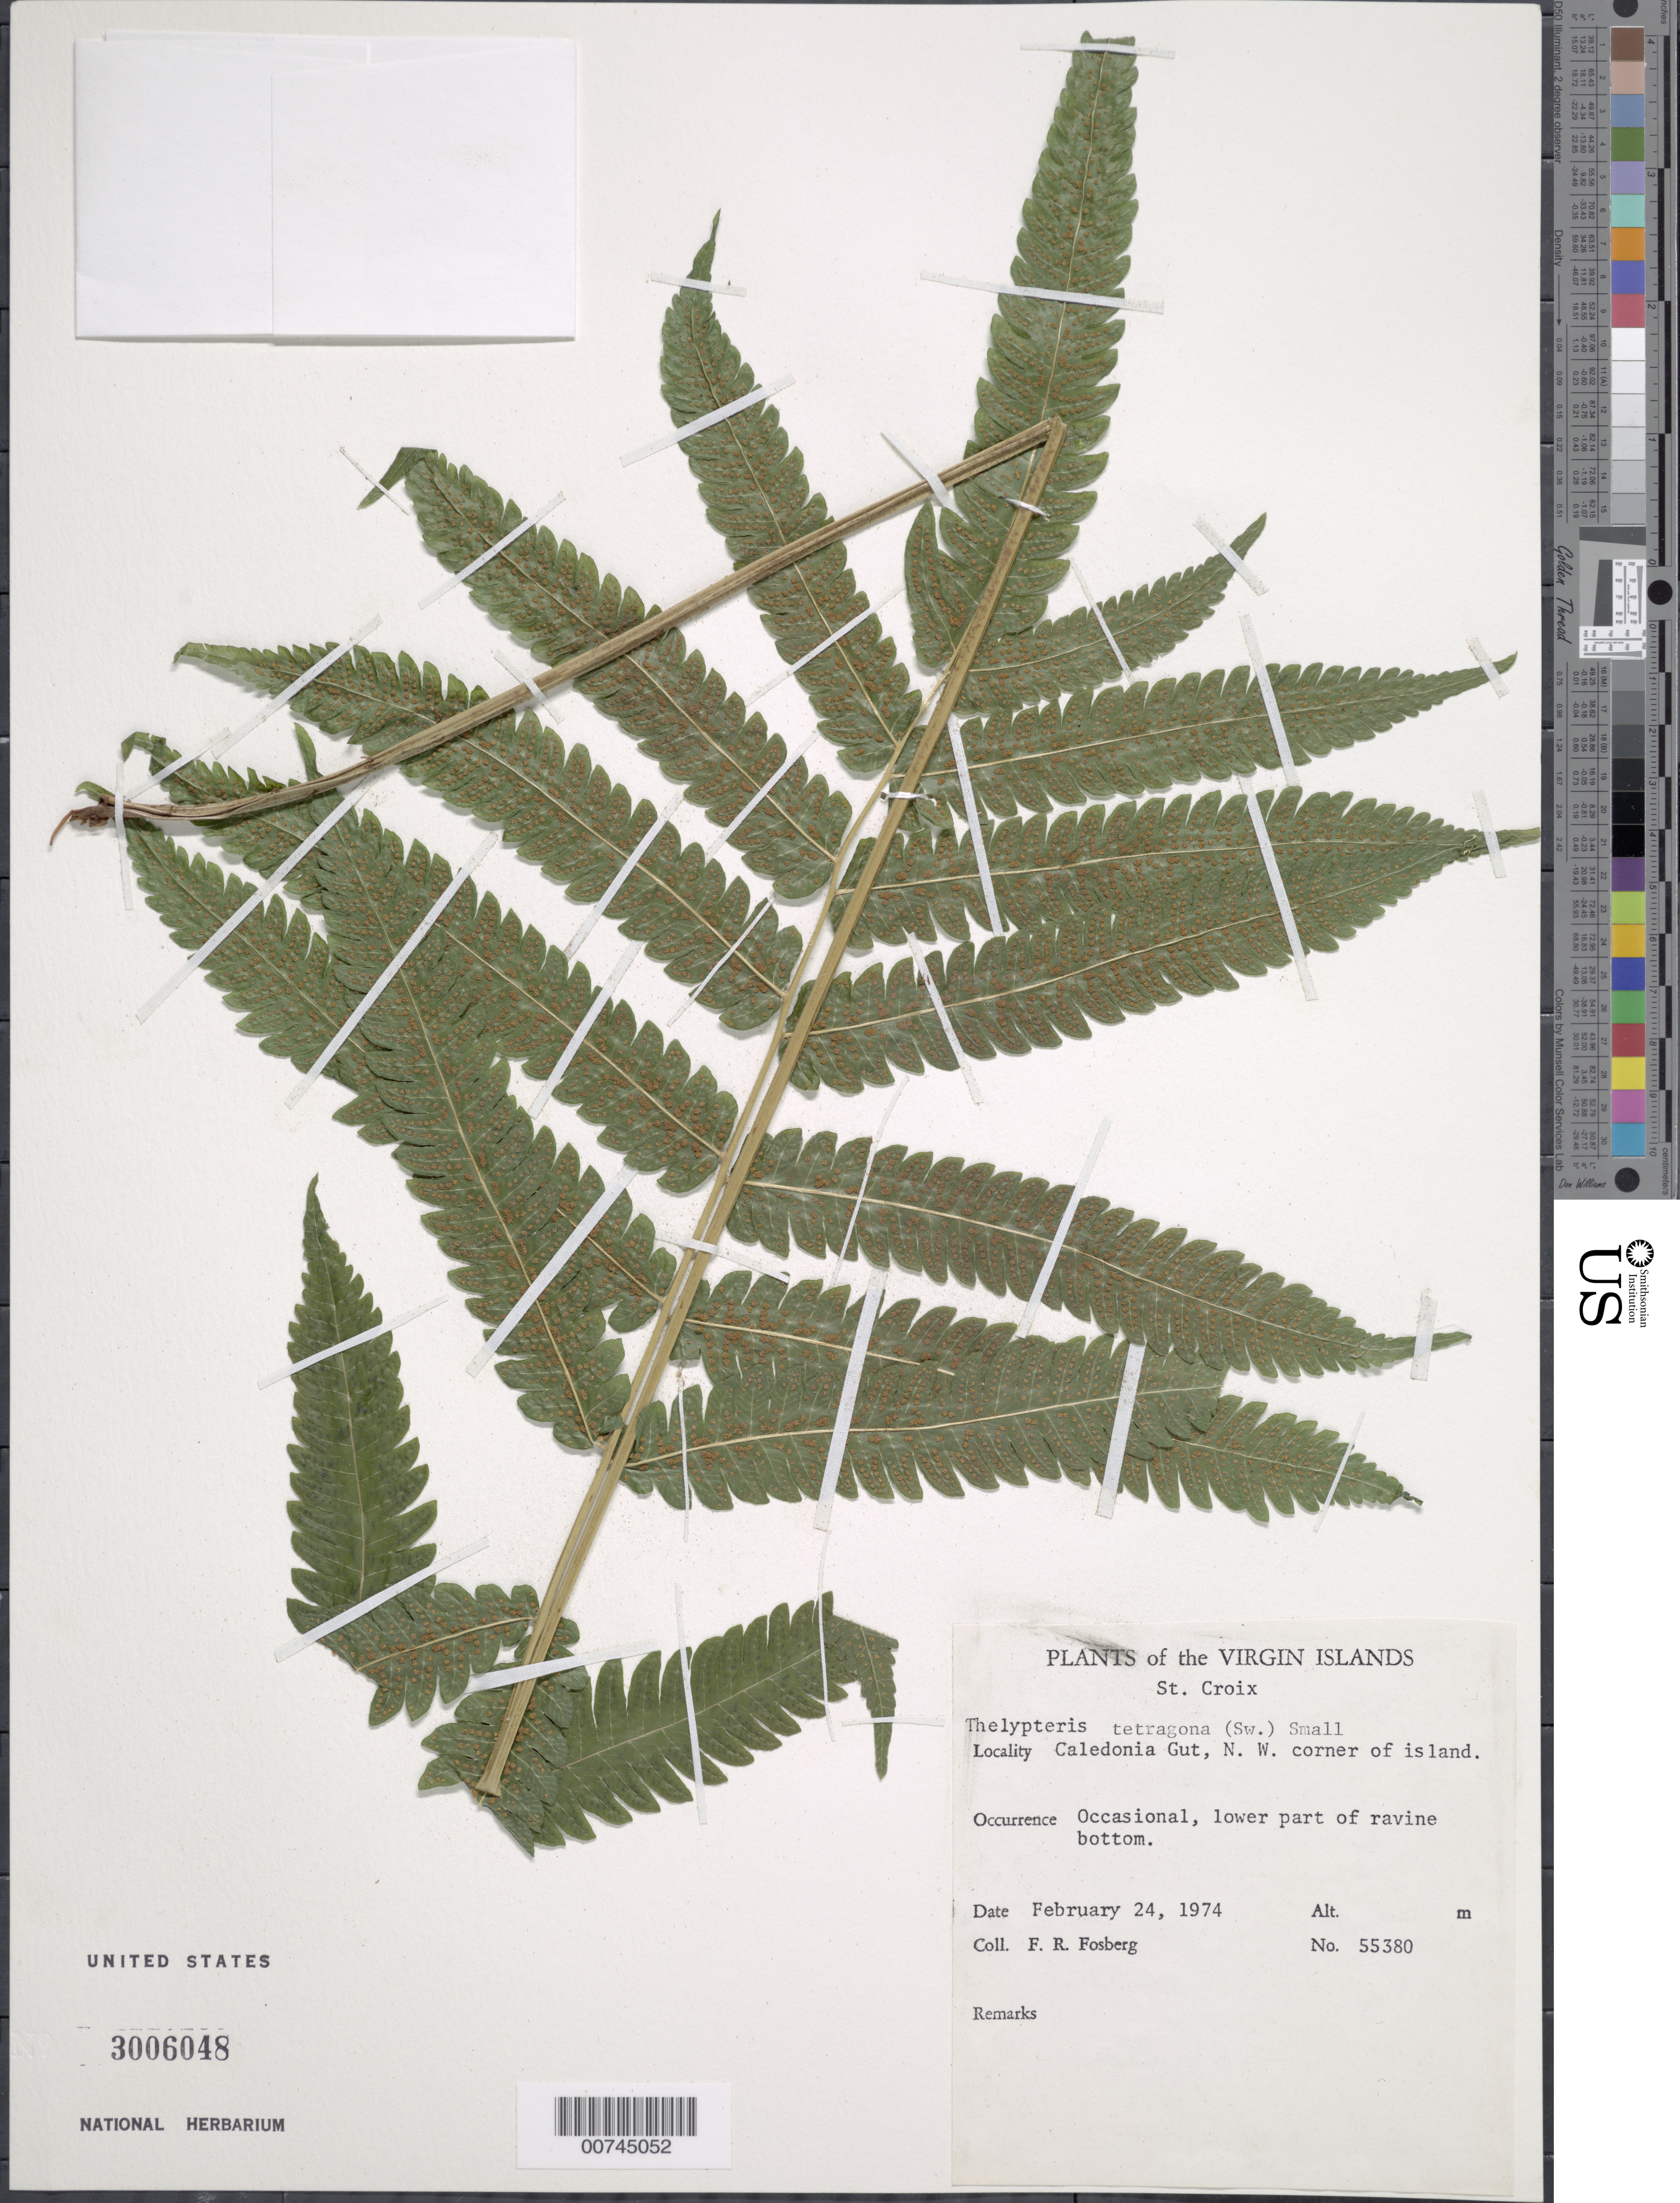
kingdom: Plantae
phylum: Tracheophyta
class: Polypodiopsida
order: Polypodiales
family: Thelypteridaceae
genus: Goniopteris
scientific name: Goniopteris tetragona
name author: (C. Presl) Sw.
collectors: F. R. Fosberg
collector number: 55380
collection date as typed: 24 Feb 1974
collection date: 1974-02-24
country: U.S. Virgin Islands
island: St. Croix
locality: Caledonia Gut, NW corner of island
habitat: Occasional, lower part of ravine bottom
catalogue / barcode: US 3006048